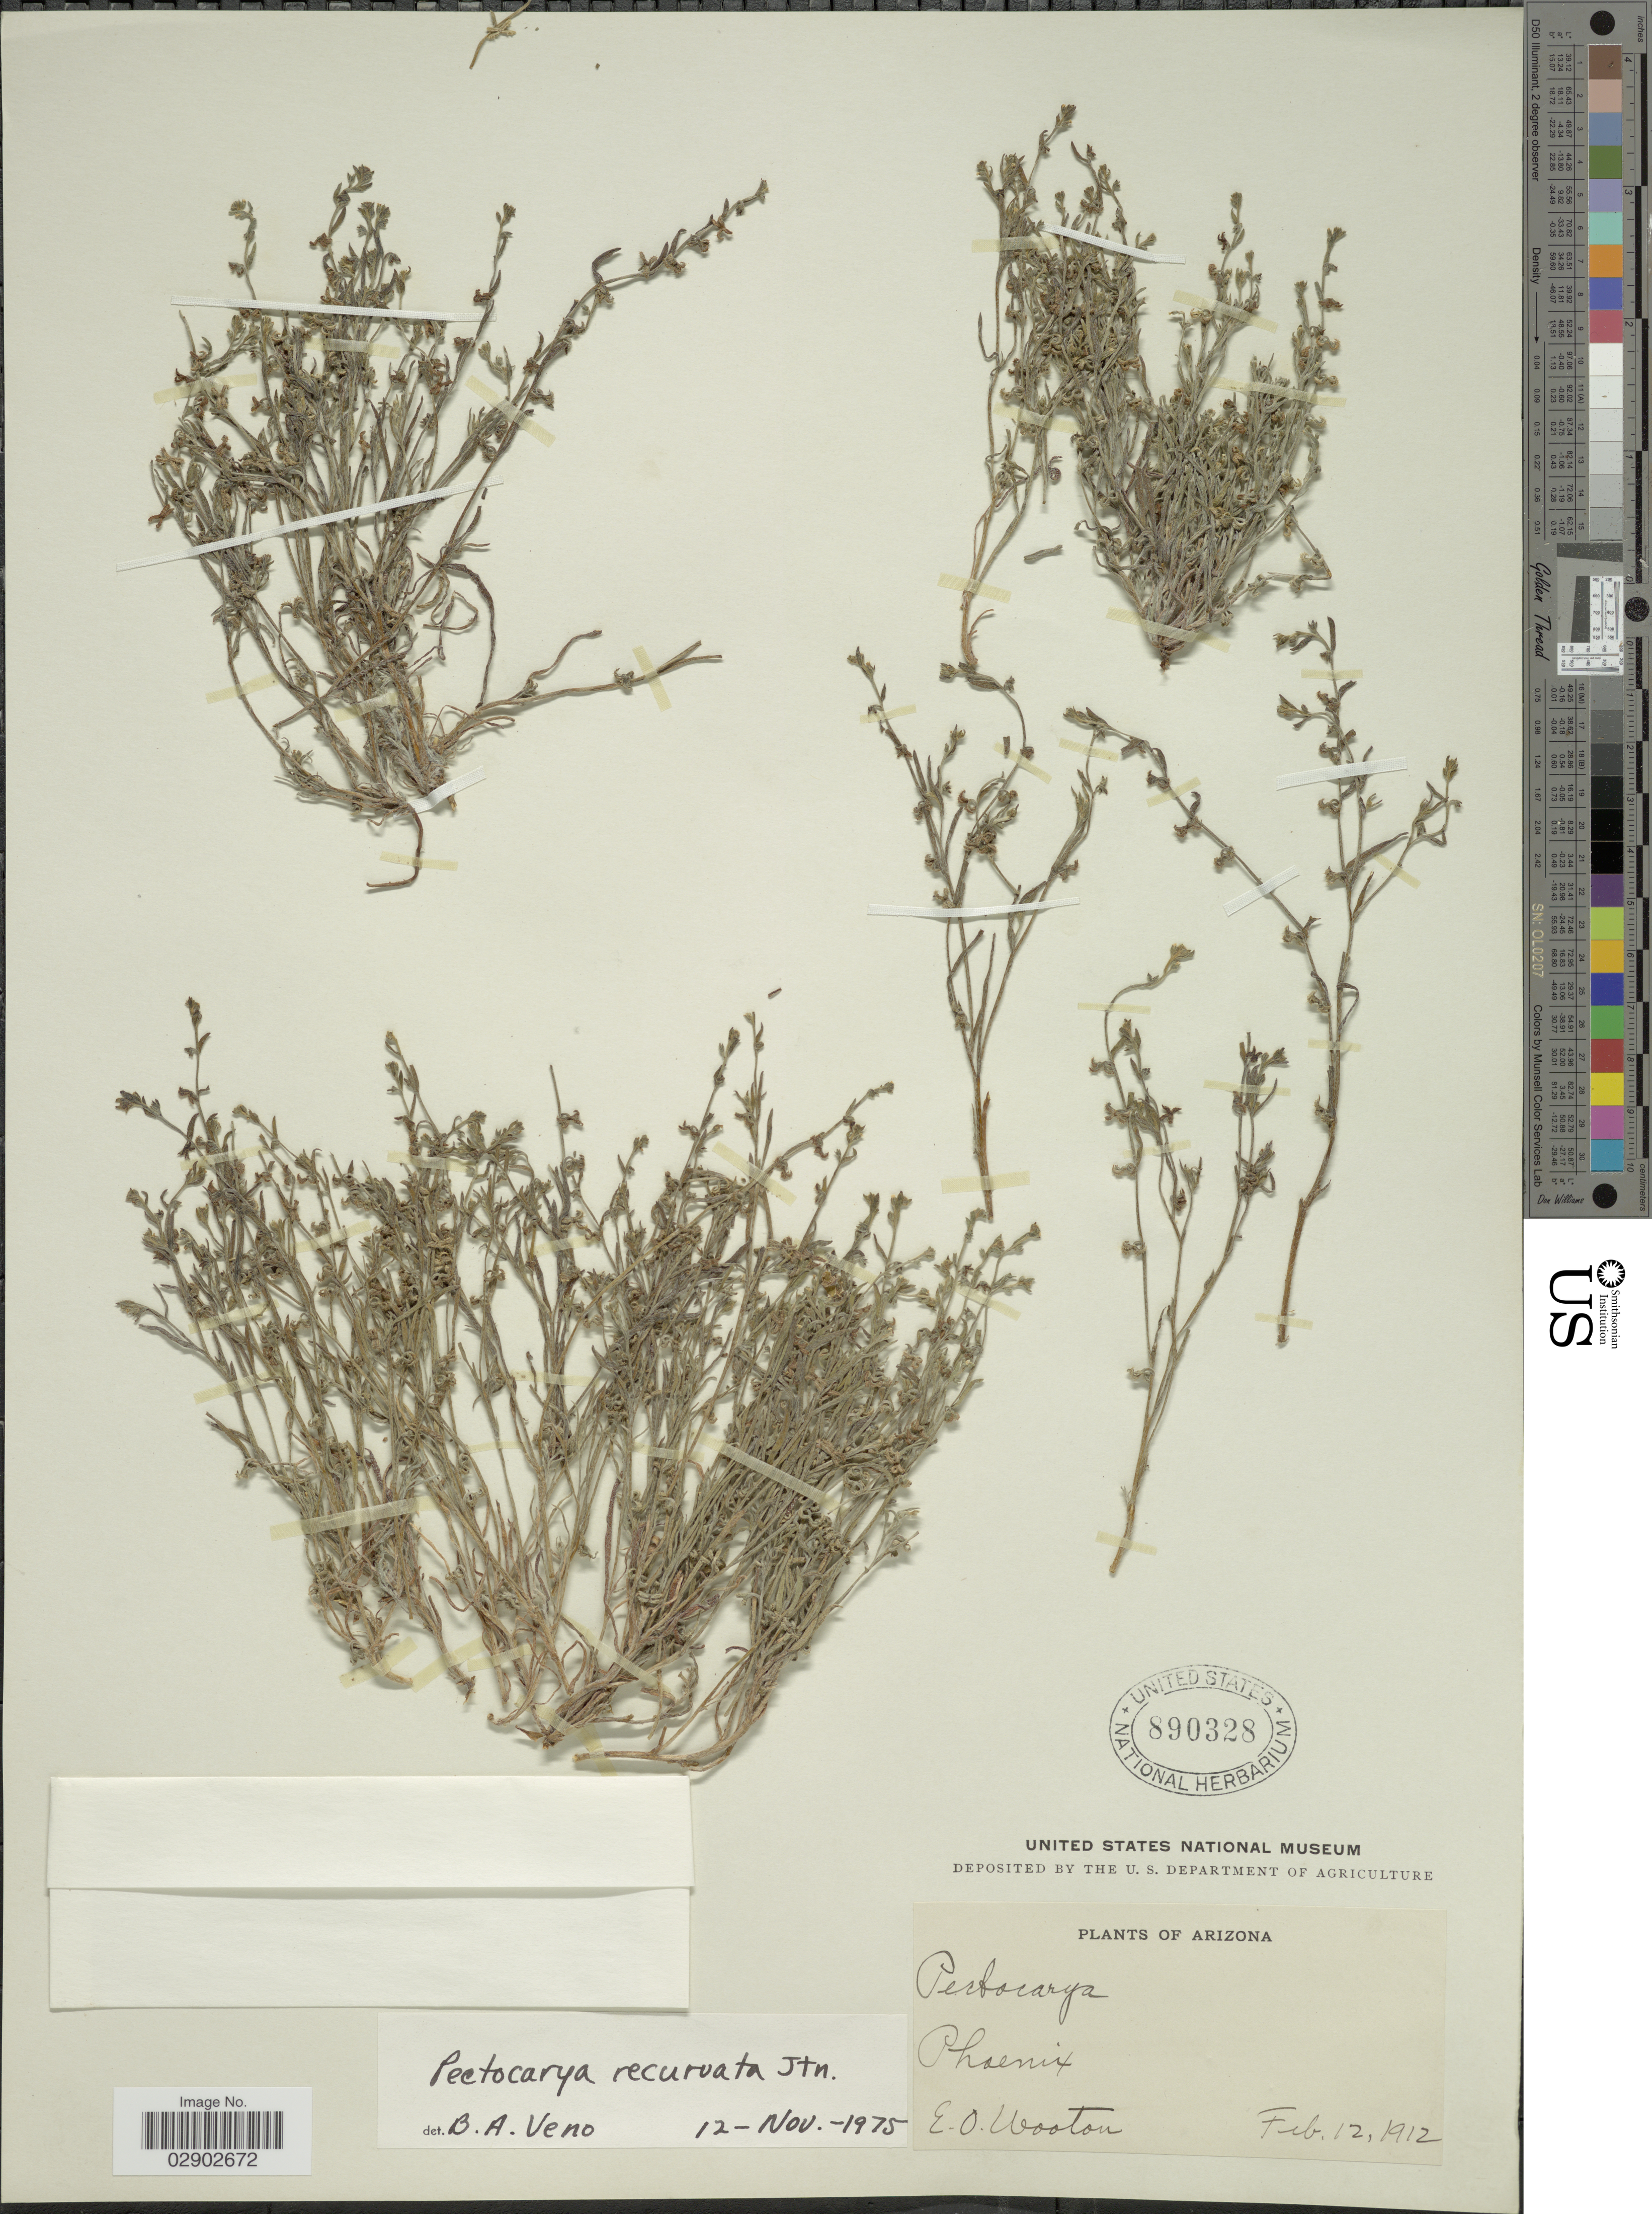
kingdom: Plantae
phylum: Tracheophyta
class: Magnoliopsida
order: Boraginales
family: Boraginaceae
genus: Pectocarya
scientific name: Pectocarya recurvata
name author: I.M. Johnst.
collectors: E. O. Wooton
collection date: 1912-02-12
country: United States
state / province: Arizona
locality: Phoenix.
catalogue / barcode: US 890328